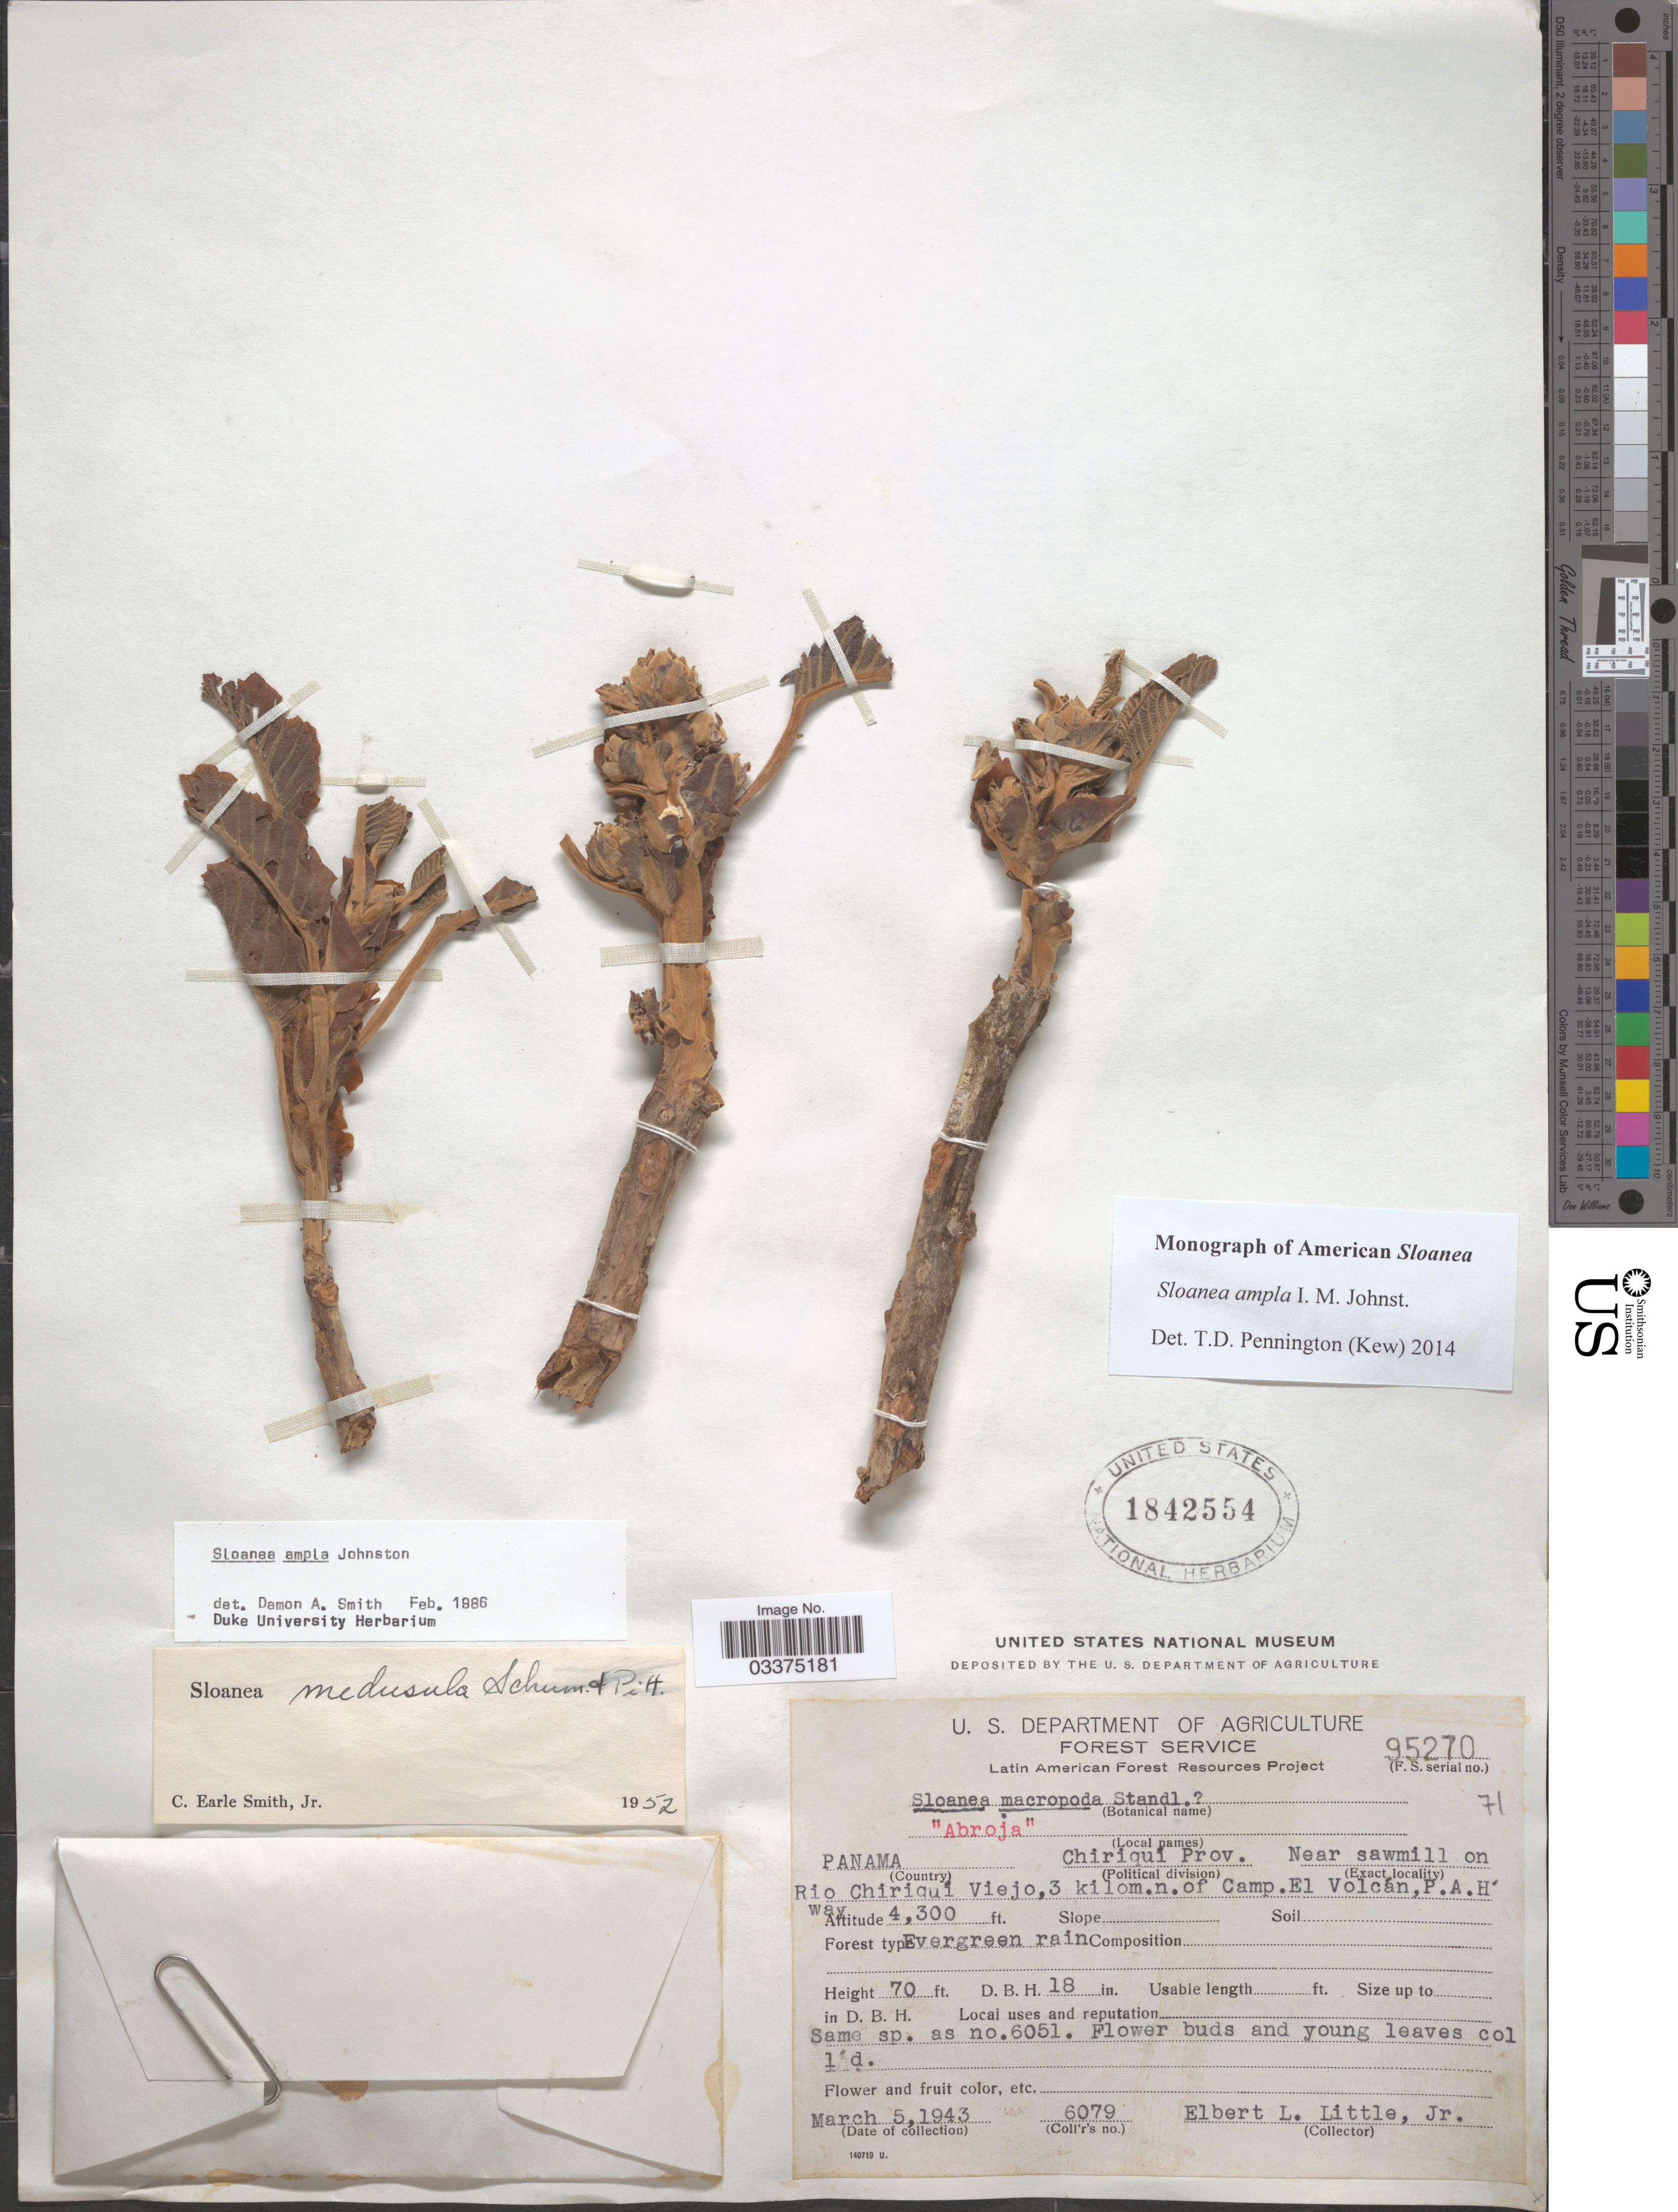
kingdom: Plantae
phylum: Tracheophyta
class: Magnoliopsida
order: Oxalidales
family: Elaeocarpaceae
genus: Sloanea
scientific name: Sloanea ampla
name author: I.M. Johnst.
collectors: E. L. Little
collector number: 6079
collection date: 1943-03-05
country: Panama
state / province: Chiriqui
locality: Near sawmill on Rio Chiriqui Viejo, 3 kilom. n. of Camp. El Volcán, P. A.Hway .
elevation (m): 1311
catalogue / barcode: US 1842554